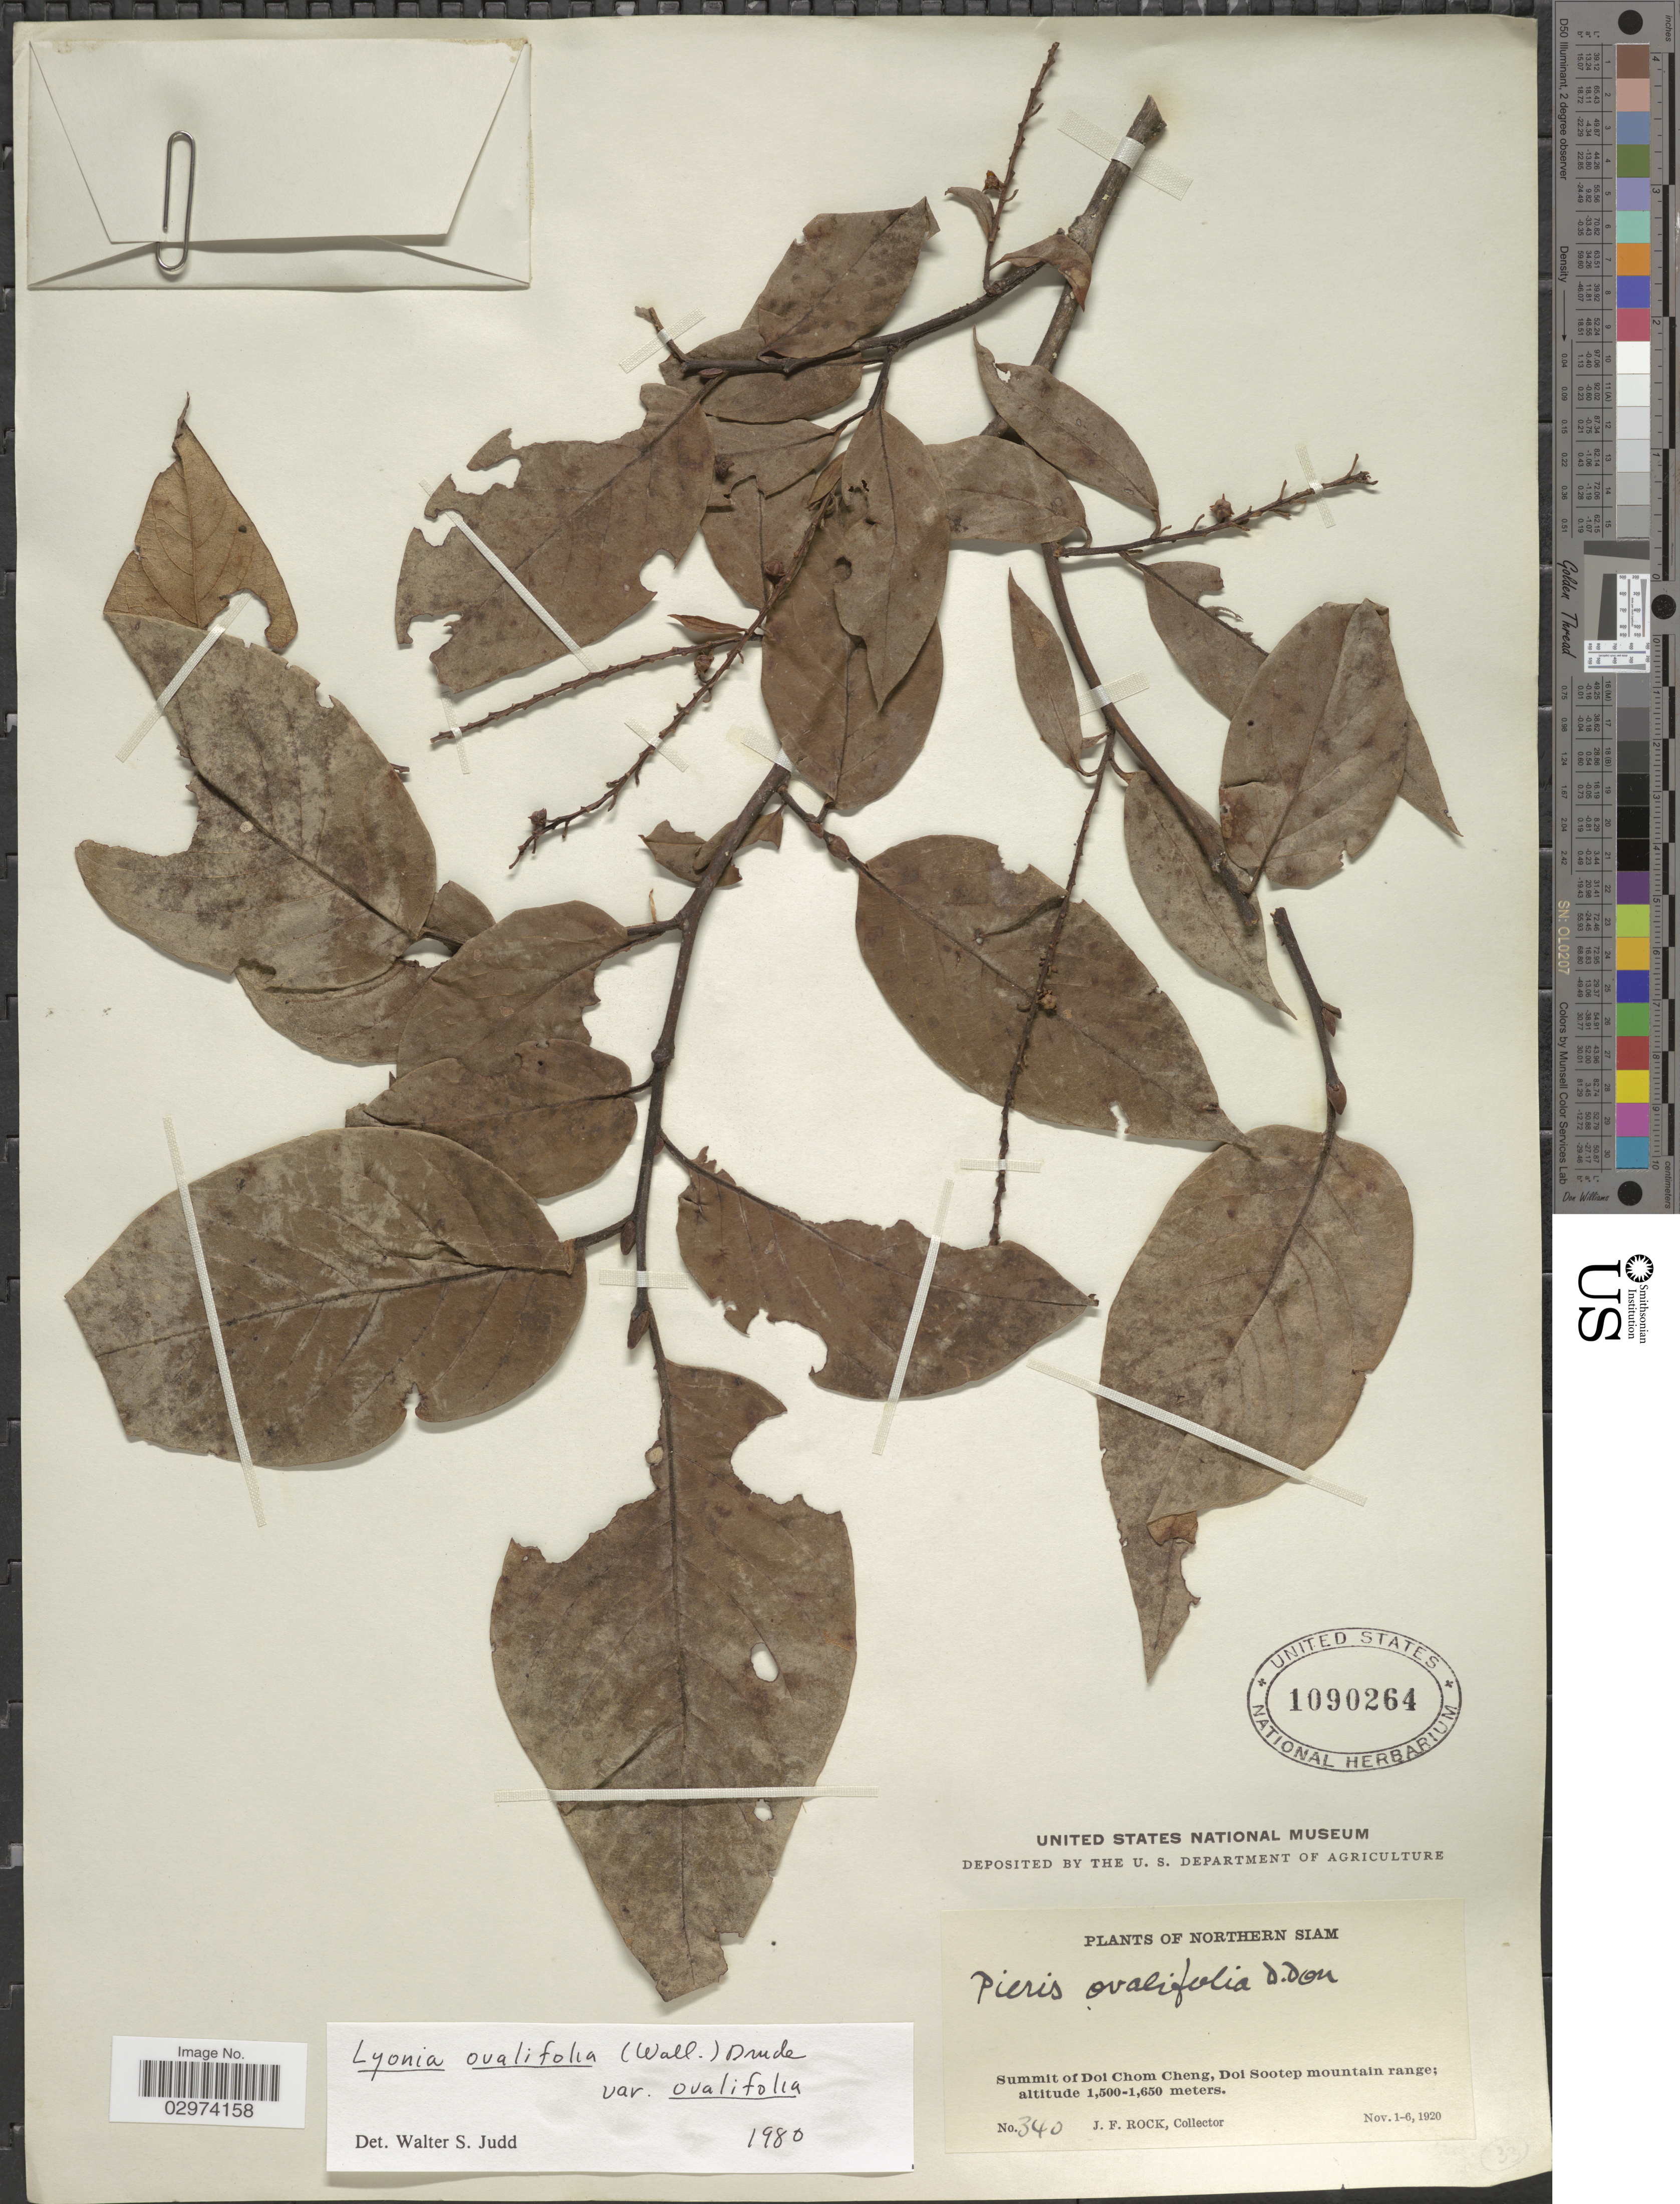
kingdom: Plantae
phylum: Tracheophyta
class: Magnoliopsida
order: Ericales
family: Ericaceae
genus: Lyonia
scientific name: Lyonia ovalifolia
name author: (Wall.) Drude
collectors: J. Rock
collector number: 340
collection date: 1920-11-01/1920-11-06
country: Thailand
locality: Northern Siam. Summit of Doi Chom Cheng, Doi Sootep mountain range.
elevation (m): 1500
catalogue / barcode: US 1090264